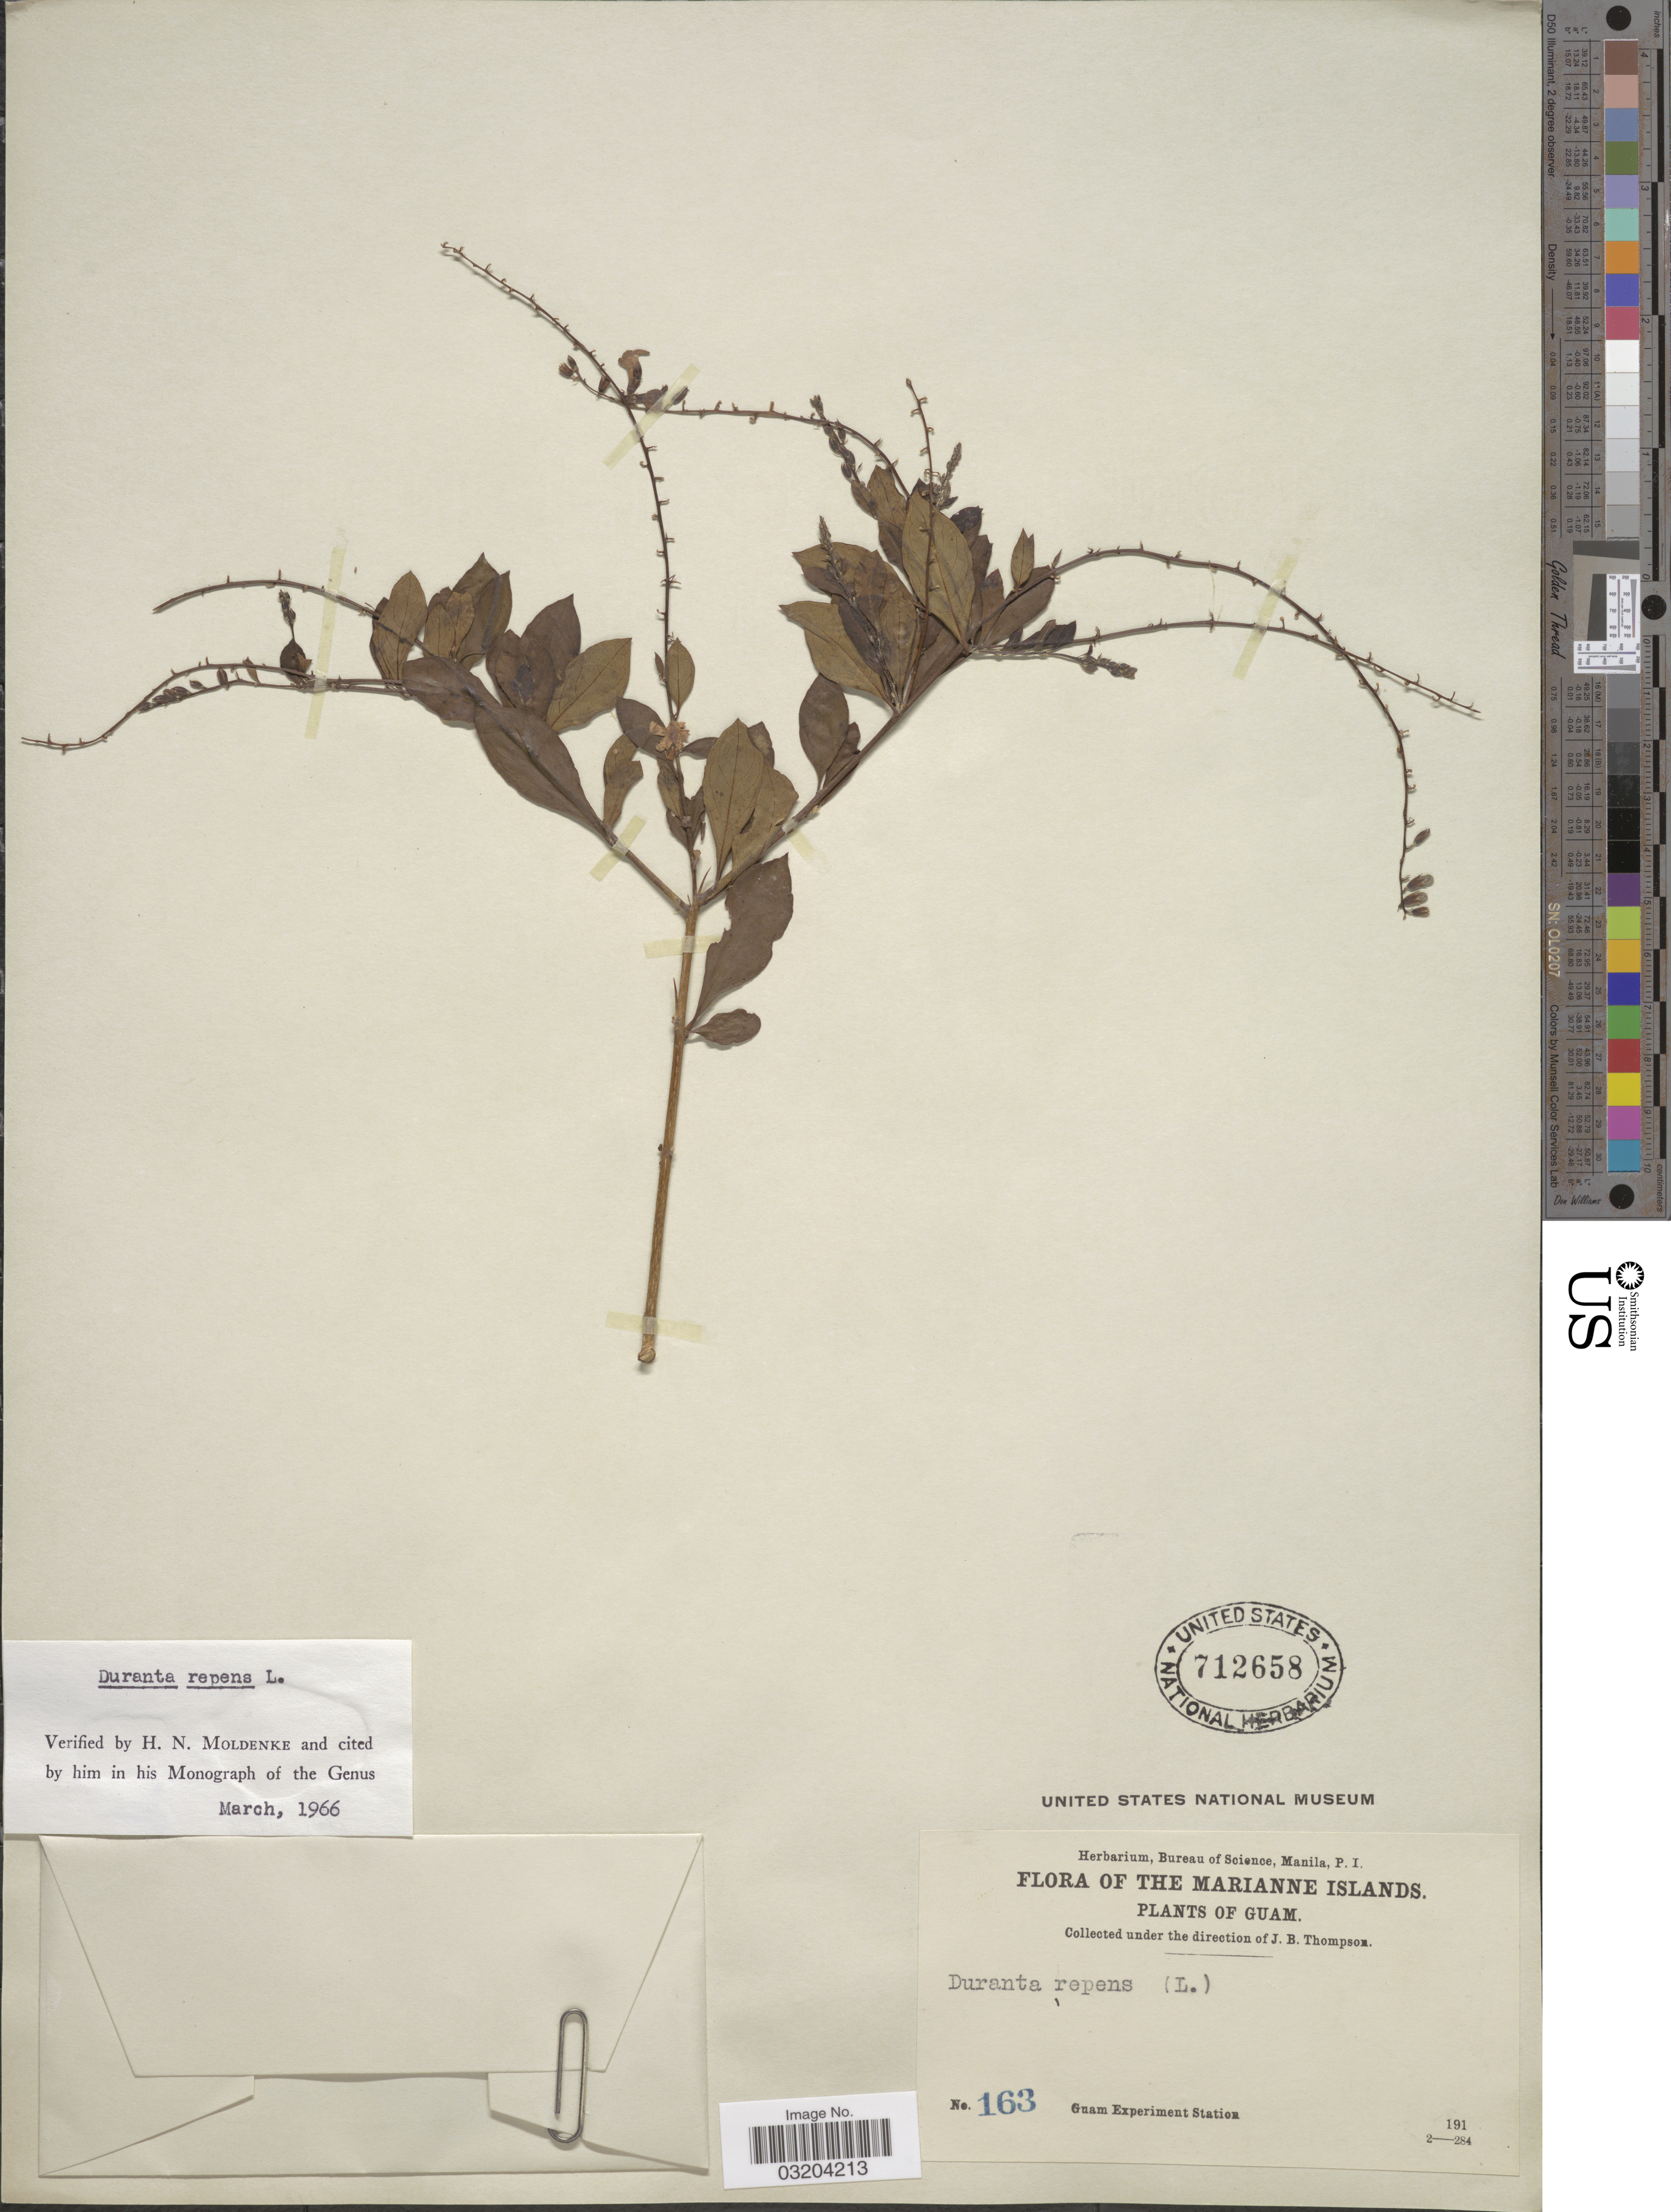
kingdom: Plantae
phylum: Tracheophyta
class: Magnoliopsida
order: Lamiales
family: Verbenaceae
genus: Duranta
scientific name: Duranta erecta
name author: L.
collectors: Guam Exp. Sta.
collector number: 163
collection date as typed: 191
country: Guam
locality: The Marianne Islands.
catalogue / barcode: US 712658